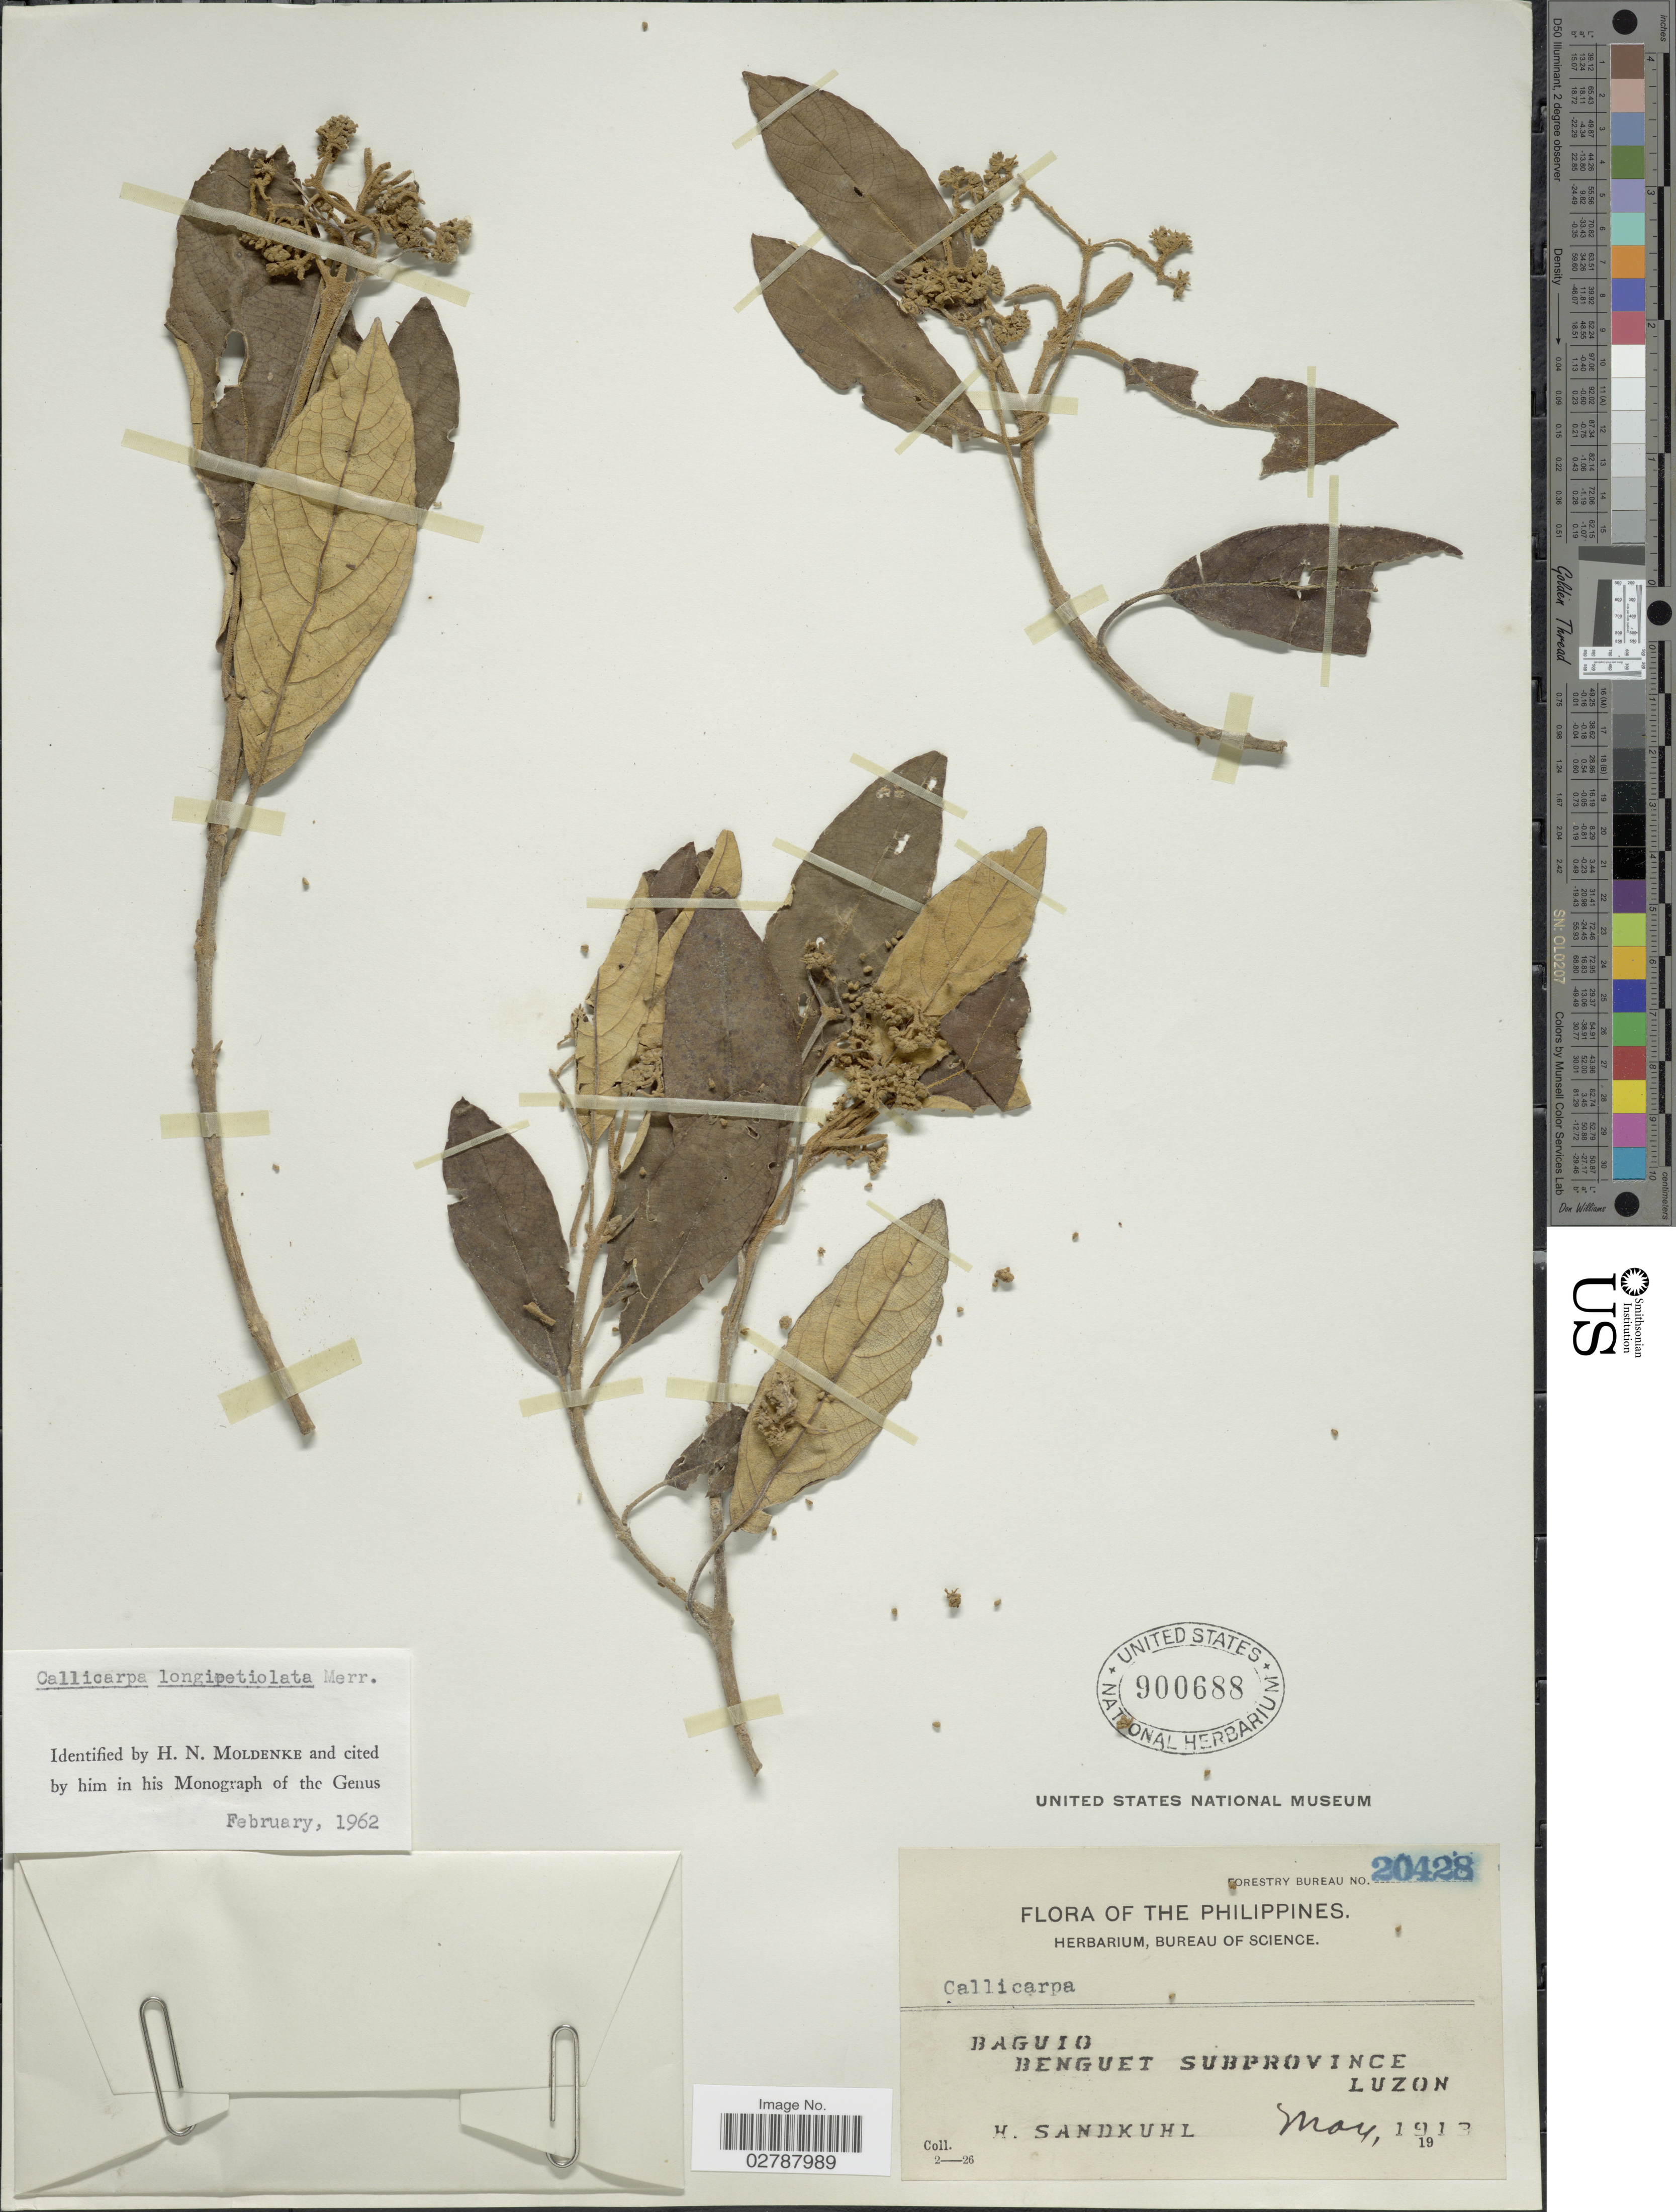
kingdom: Plantae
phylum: Tracheophyta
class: Magnoliopsida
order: Lamiales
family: Lamiaceae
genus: Callicarpa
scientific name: Callicarpa longipetiolata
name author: Merr.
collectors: H. Sandkuhl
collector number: Forestry Bureau20428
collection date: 1913-05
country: Philippines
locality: Baguio, Benguet Subprovince, Luzon.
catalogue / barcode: US 900688